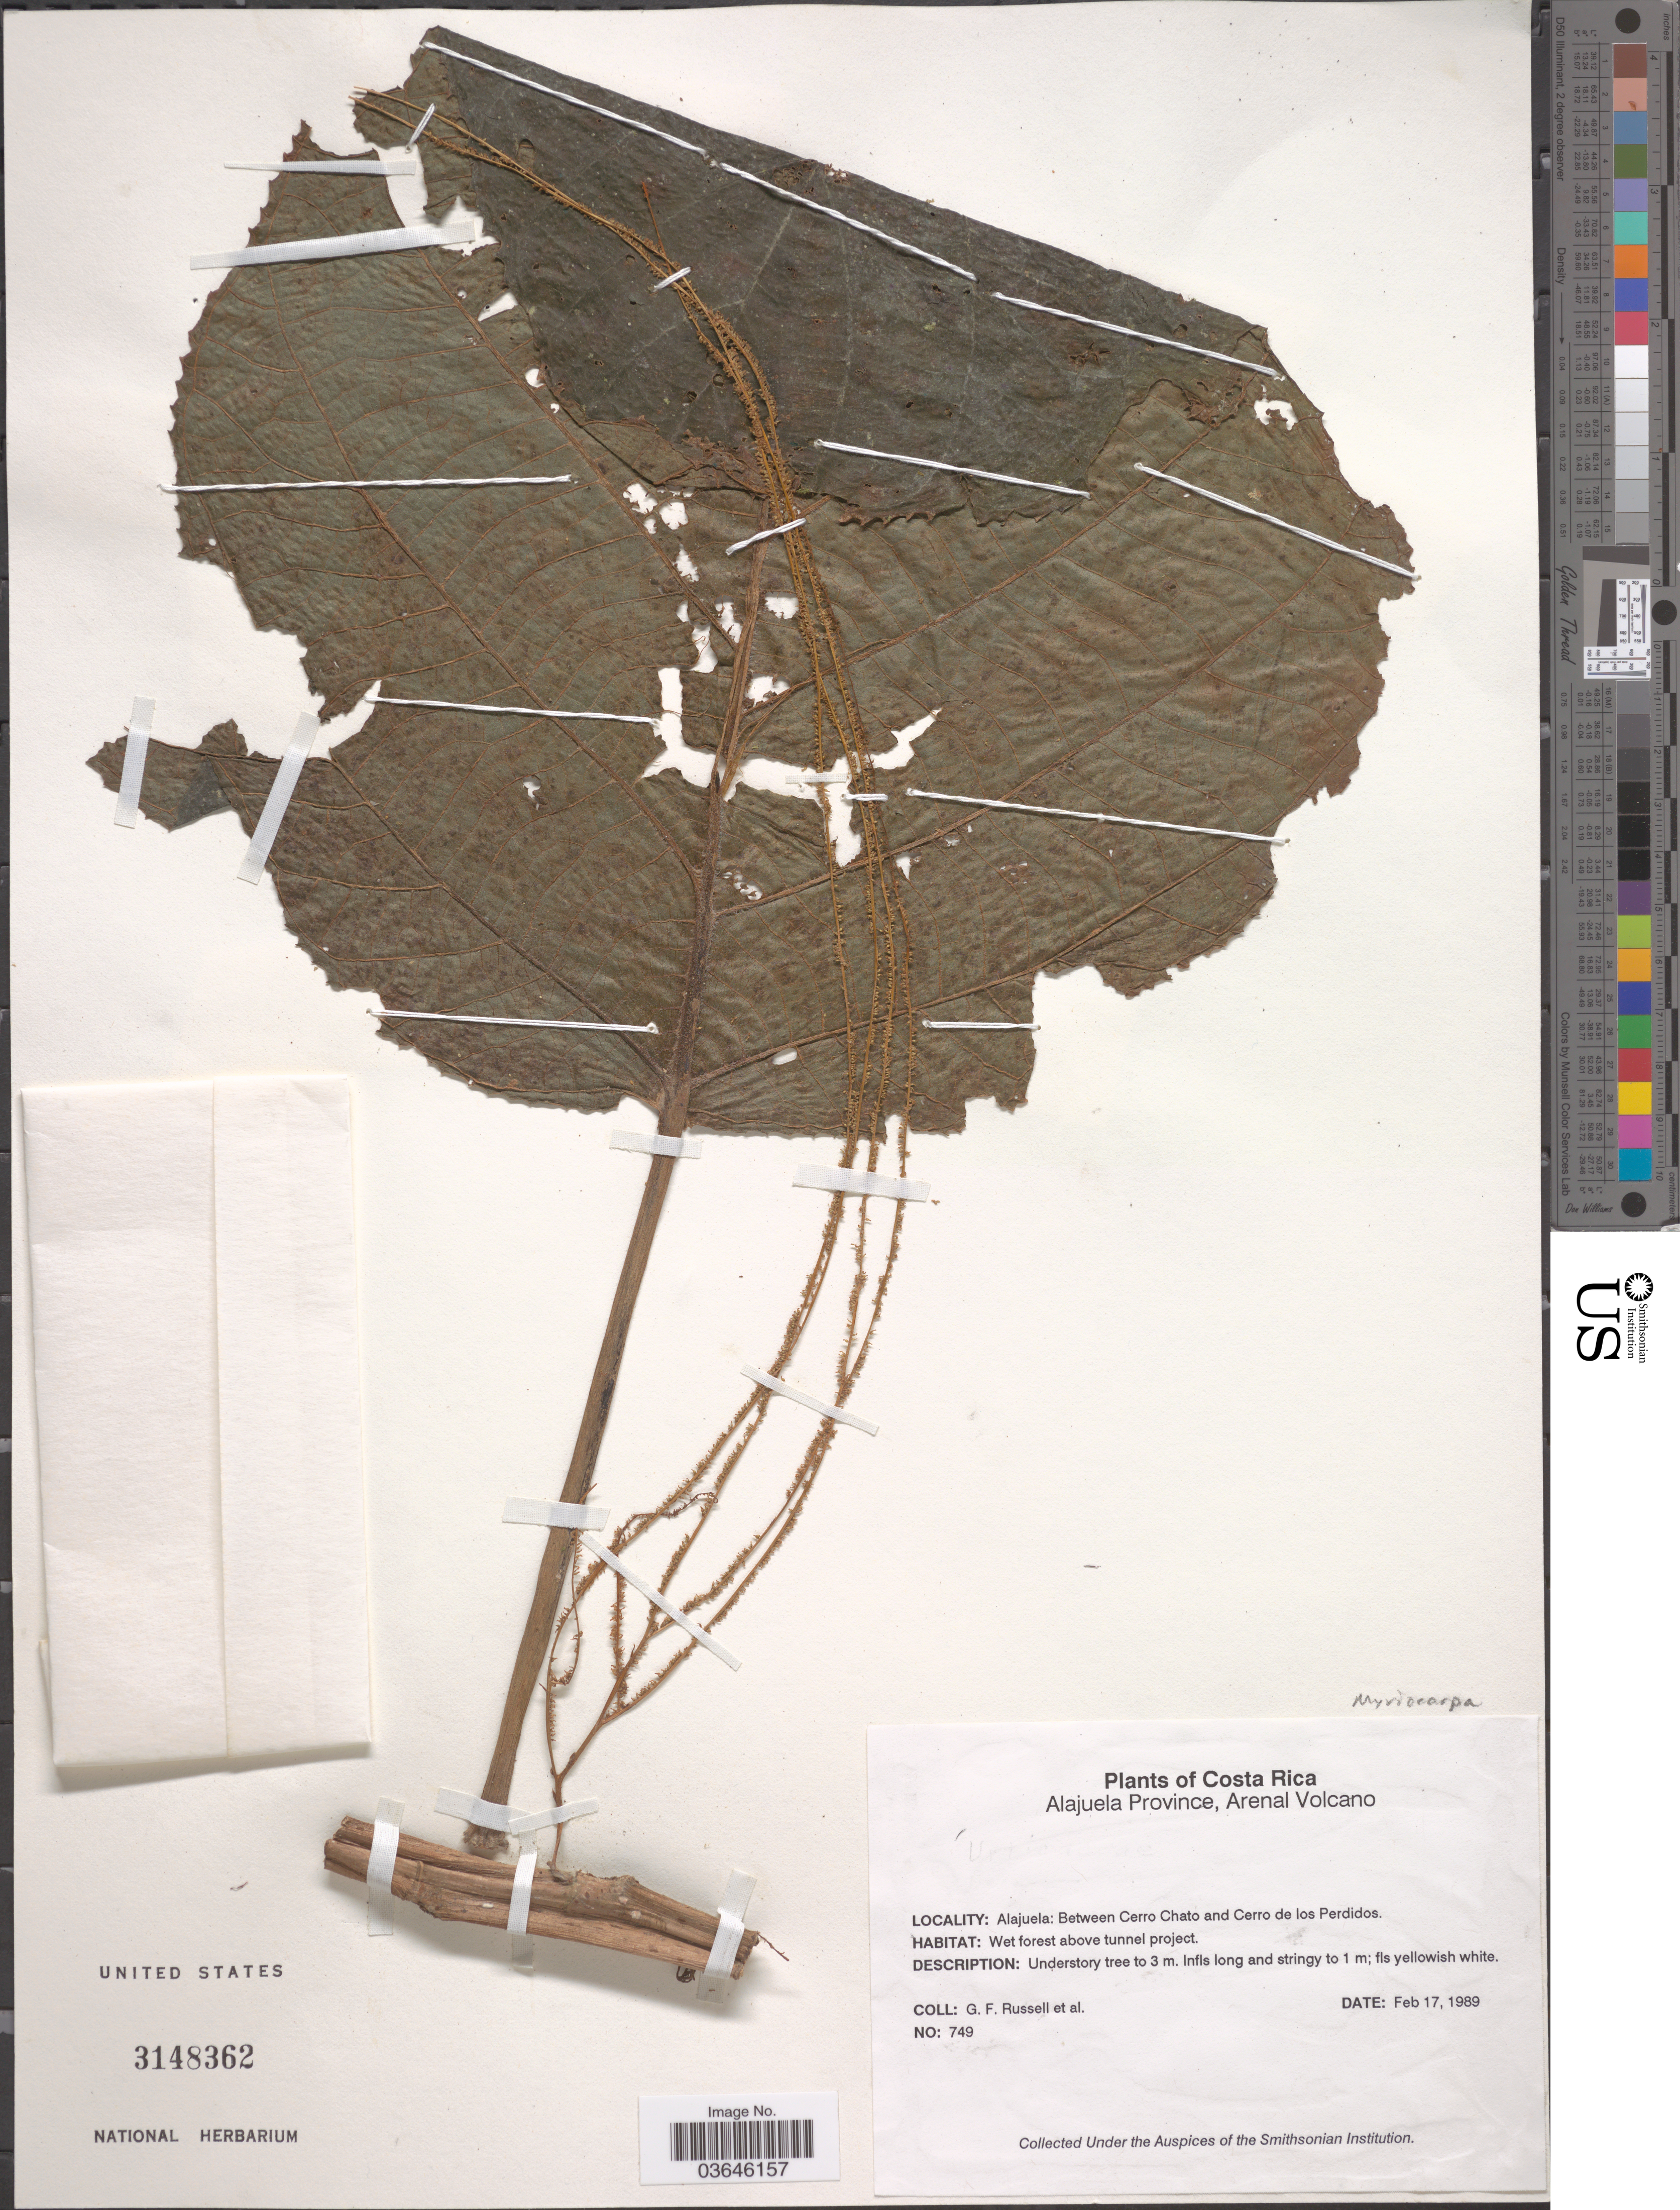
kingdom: Plantae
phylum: Tracheophyta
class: Magnoliopsida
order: Rosales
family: Urticaceae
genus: Myriocarpa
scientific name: Myriocarpa sp.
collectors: G. Russell & et al.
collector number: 749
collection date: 1989-02-17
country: Costa Rica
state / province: Alajuela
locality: Arenal Volcano. Between Cerro Chato and Cerro de los Perdidos.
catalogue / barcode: US 3148362